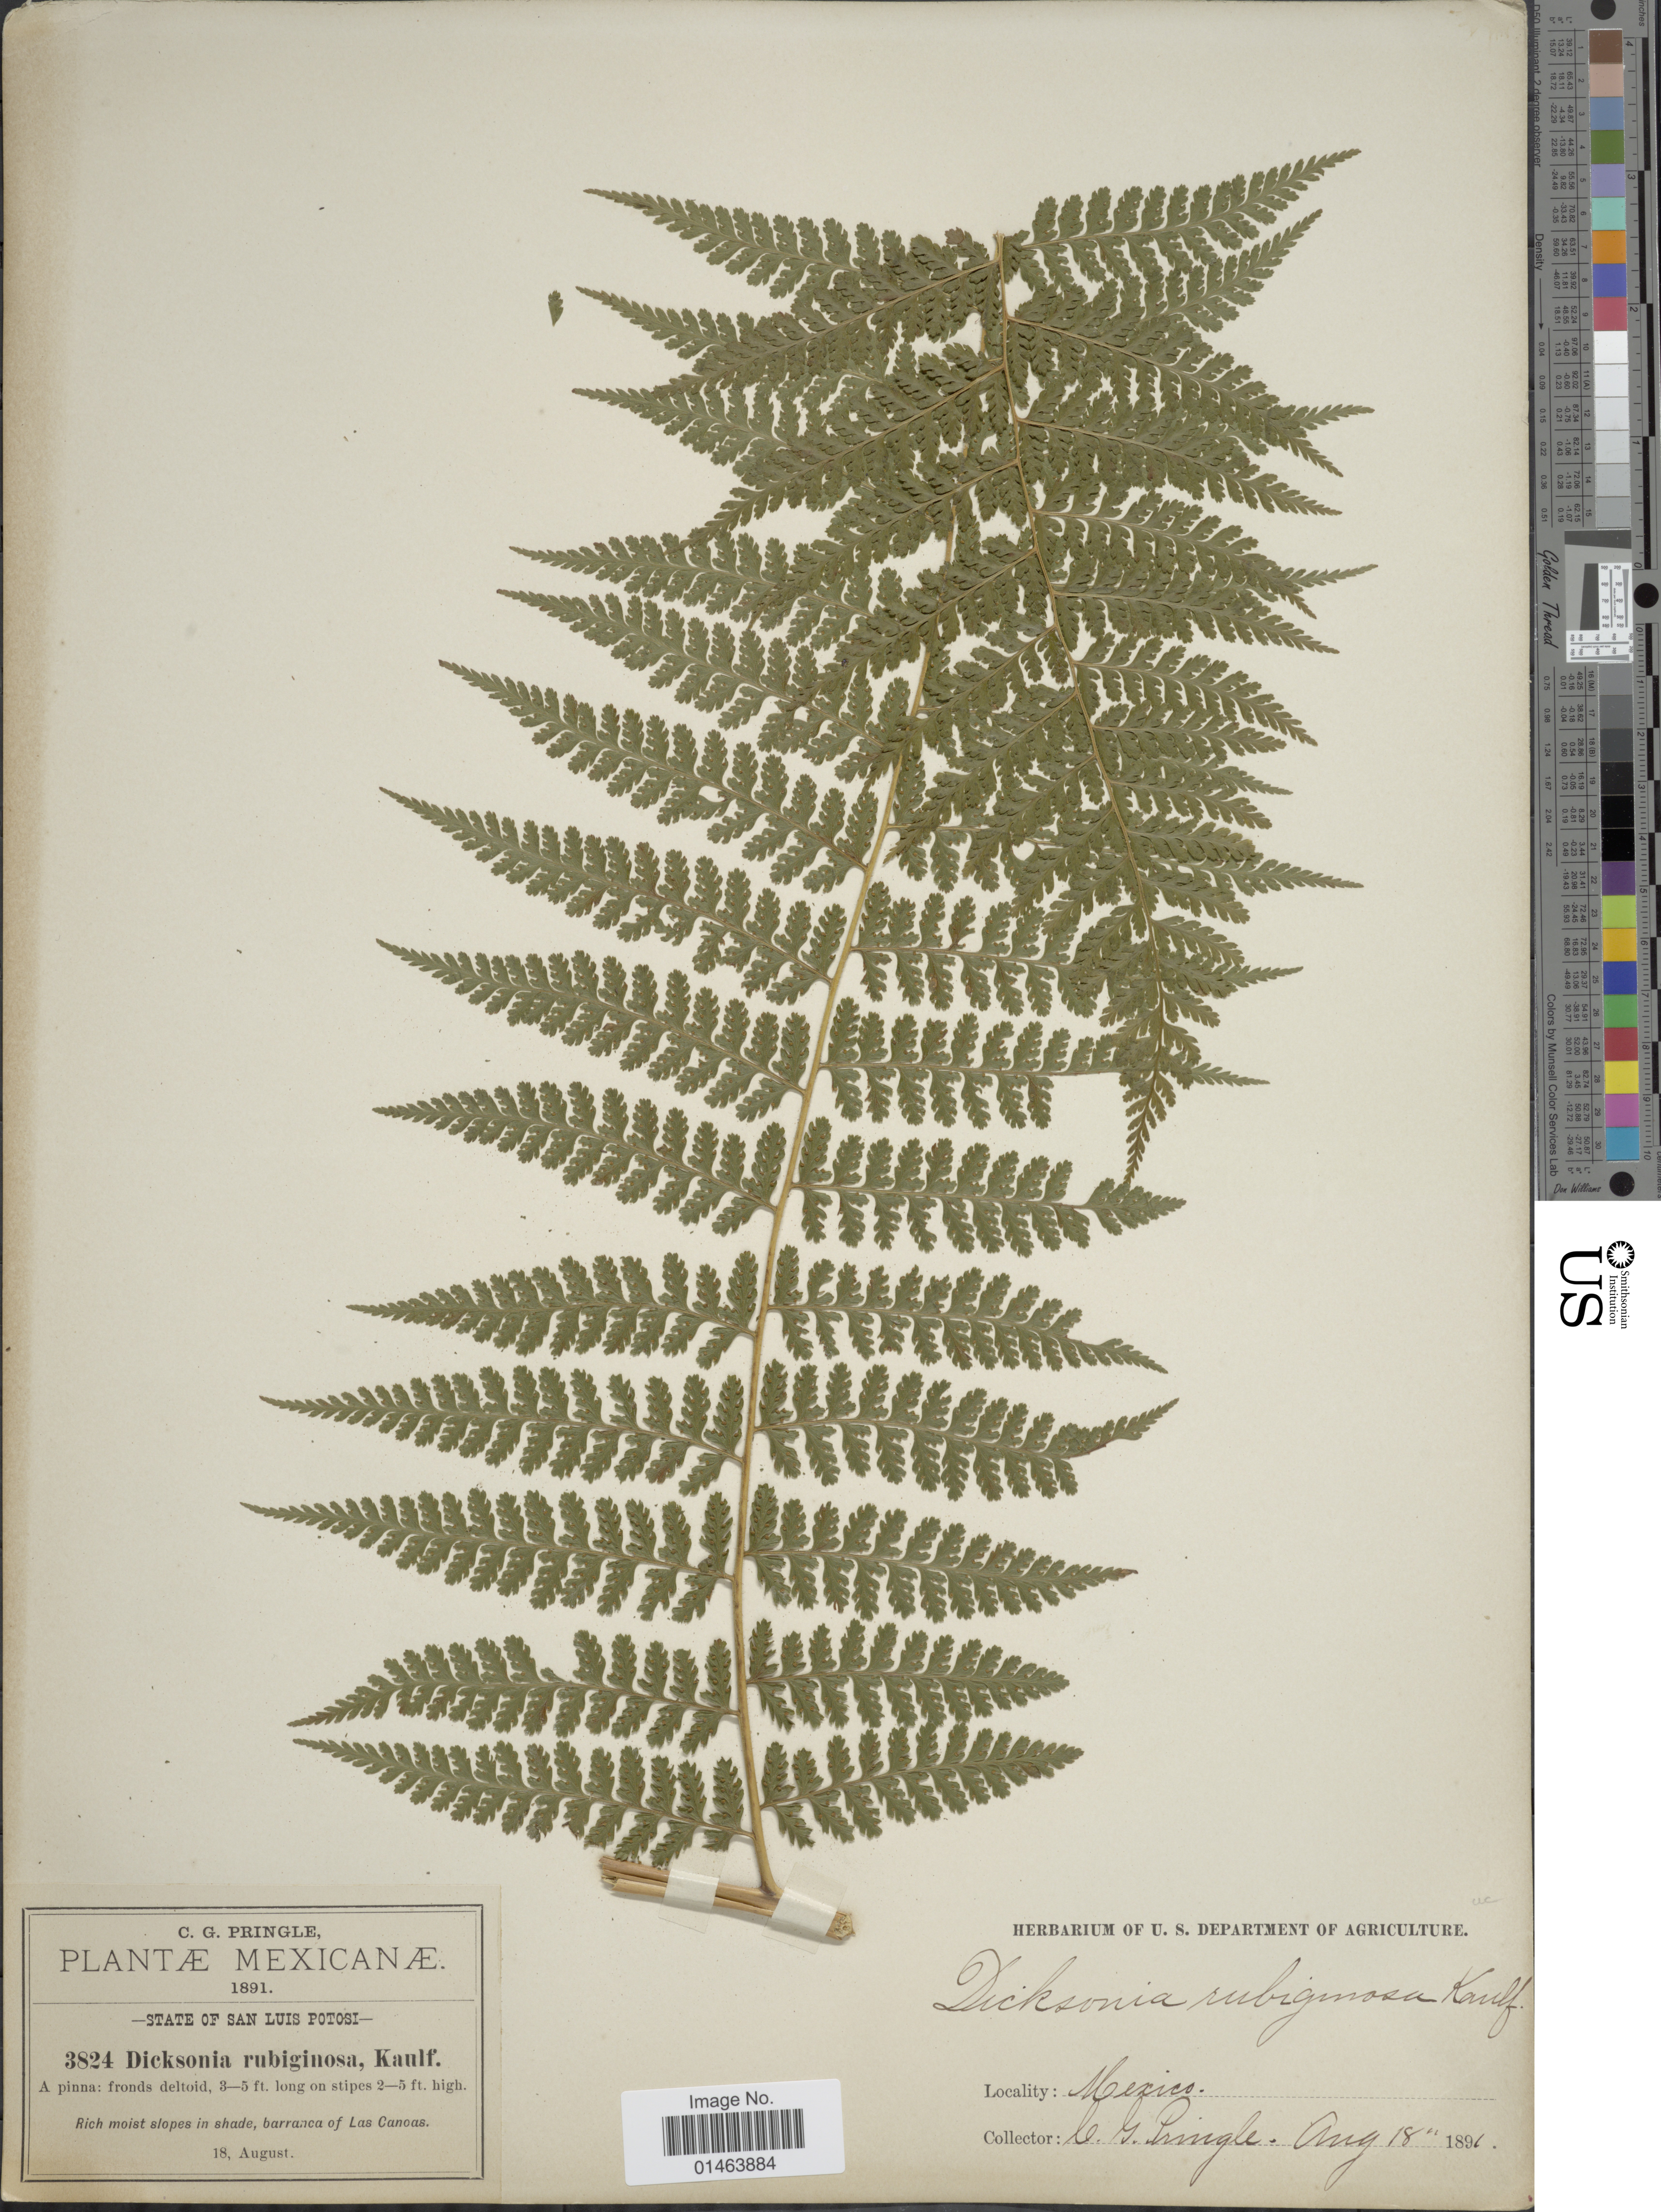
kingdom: Plantae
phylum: Tracheophyta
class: Polypodiopsida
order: Polypodiales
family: Dennstaedtiaceae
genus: Dennstaedtia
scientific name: Dennstaedtia cicutaria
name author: (Sw.) T. Moore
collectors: C. G. Pringle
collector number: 3824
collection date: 1891-08-18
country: Mexico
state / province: San Luis Potosí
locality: Mexicanae, State of San Juan Potosi, A pinna: fonds deltoid. Mexico.